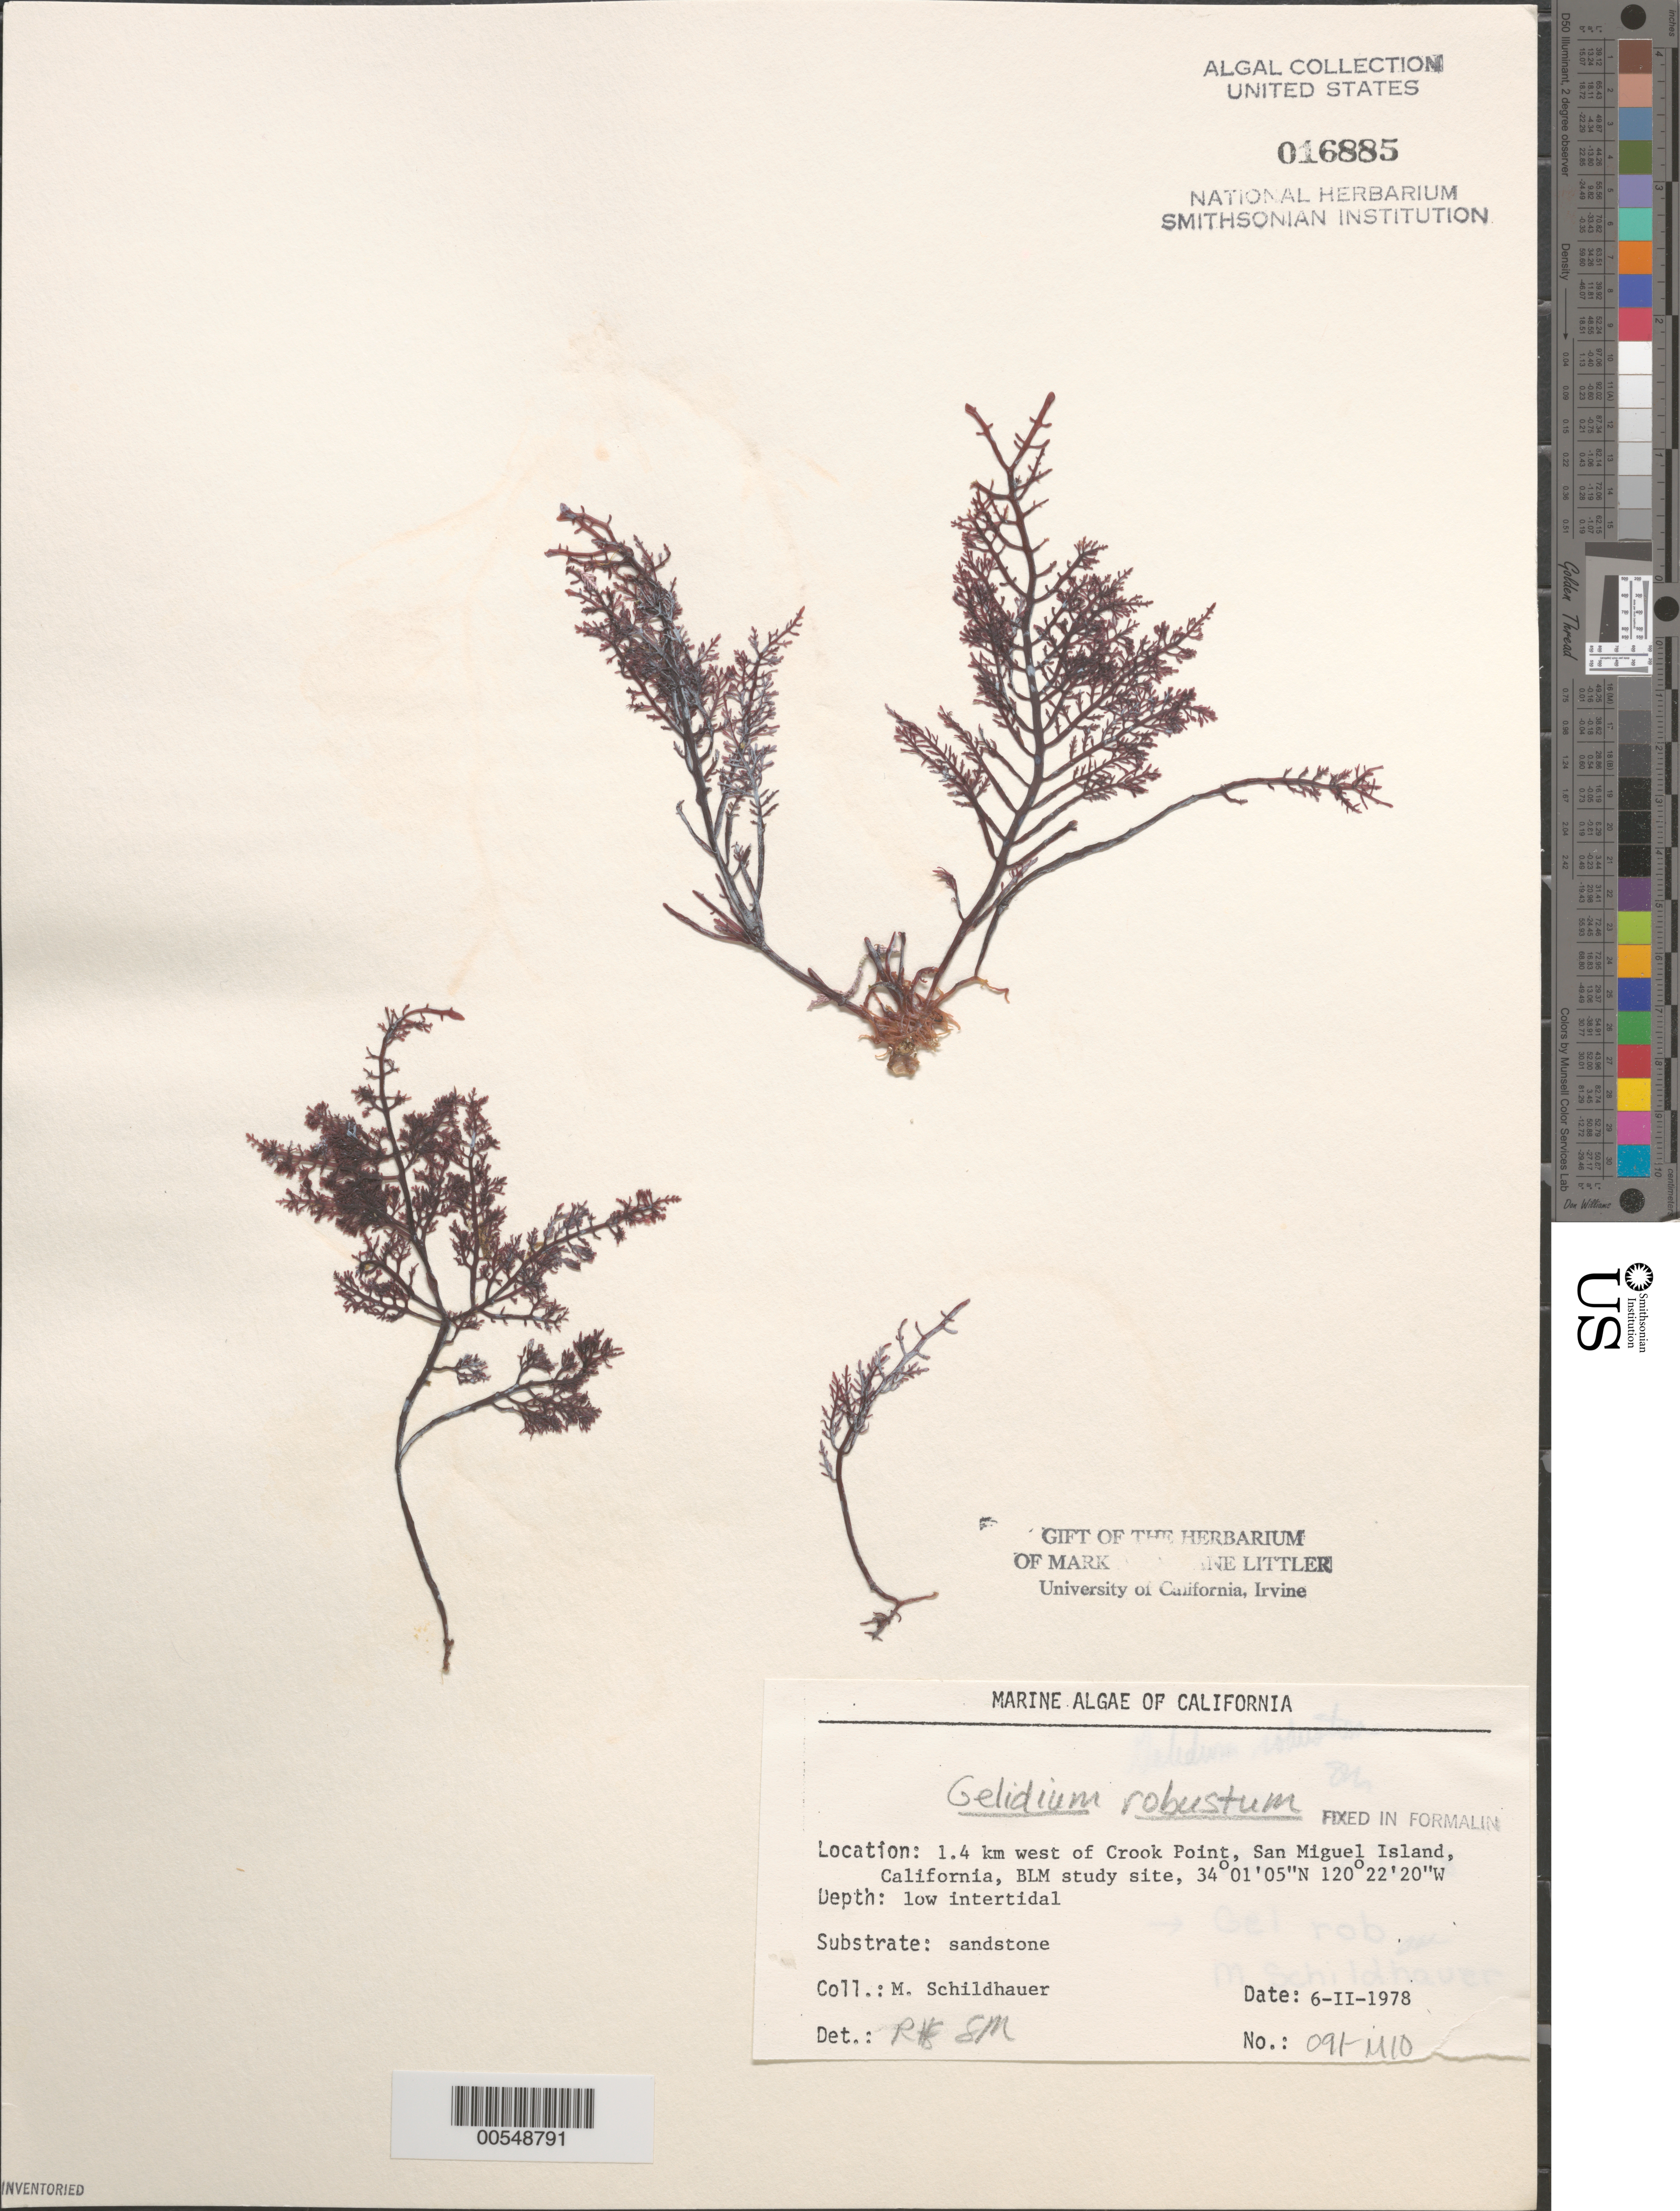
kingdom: Plantae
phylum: Rhodophyta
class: Florideophyceae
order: Gelidiales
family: Gelidiaceae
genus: Gelidium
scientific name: Gelidium robustum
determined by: Sims, Robert H.; Murray, S. N.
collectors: M. Schilhauer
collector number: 091-mio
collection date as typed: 06 Feb 1978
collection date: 1978-02-06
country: United States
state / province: California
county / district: Santa Barbara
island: San Miguel Island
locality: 1.4 km north of Crook Point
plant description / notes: BLM-SOCALBIGHT Rocky Intertidal Survey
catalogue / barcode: US 16885